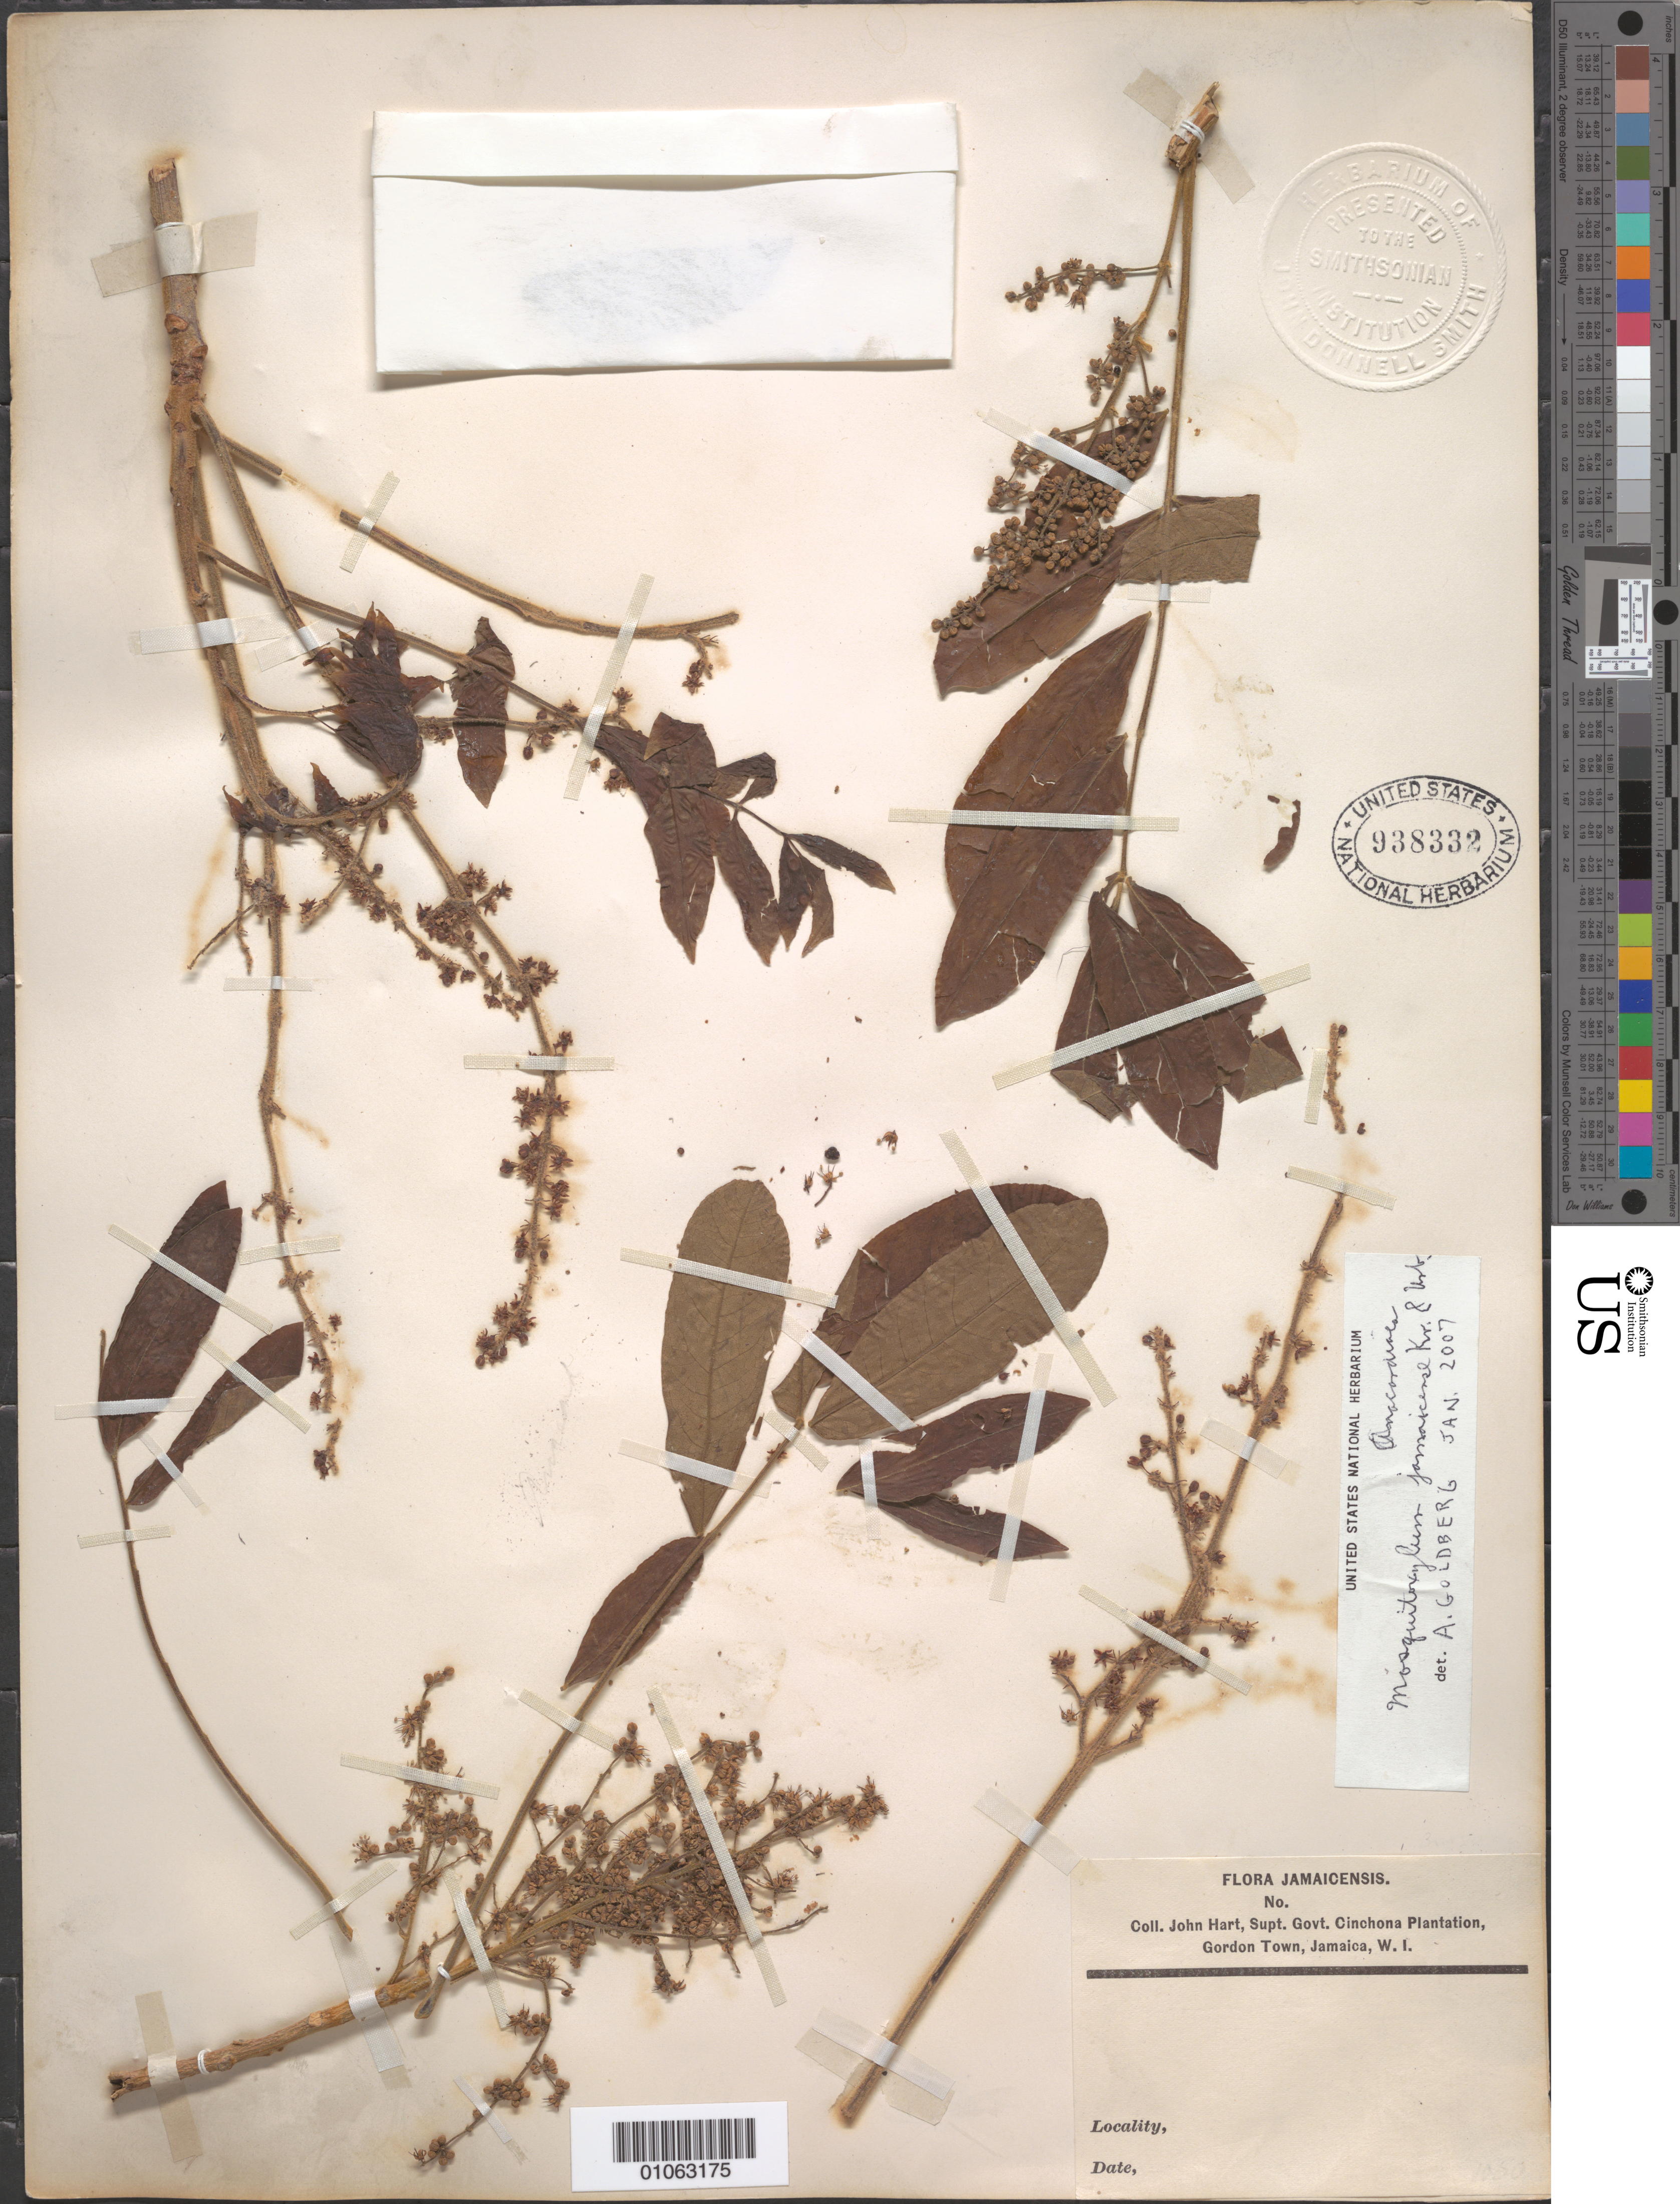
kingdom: Plantae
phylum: Tracheophyta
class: Magnoliopsida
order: Sapindales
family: Anacardiaceae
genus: Mosquitoxylum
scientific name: Mosquitoxylum jamaicense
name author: Krug & Urb.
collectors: J. Hart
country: Jamaica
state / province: Kingston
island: Jamaica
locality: Gordon Town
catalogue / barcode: US 938332